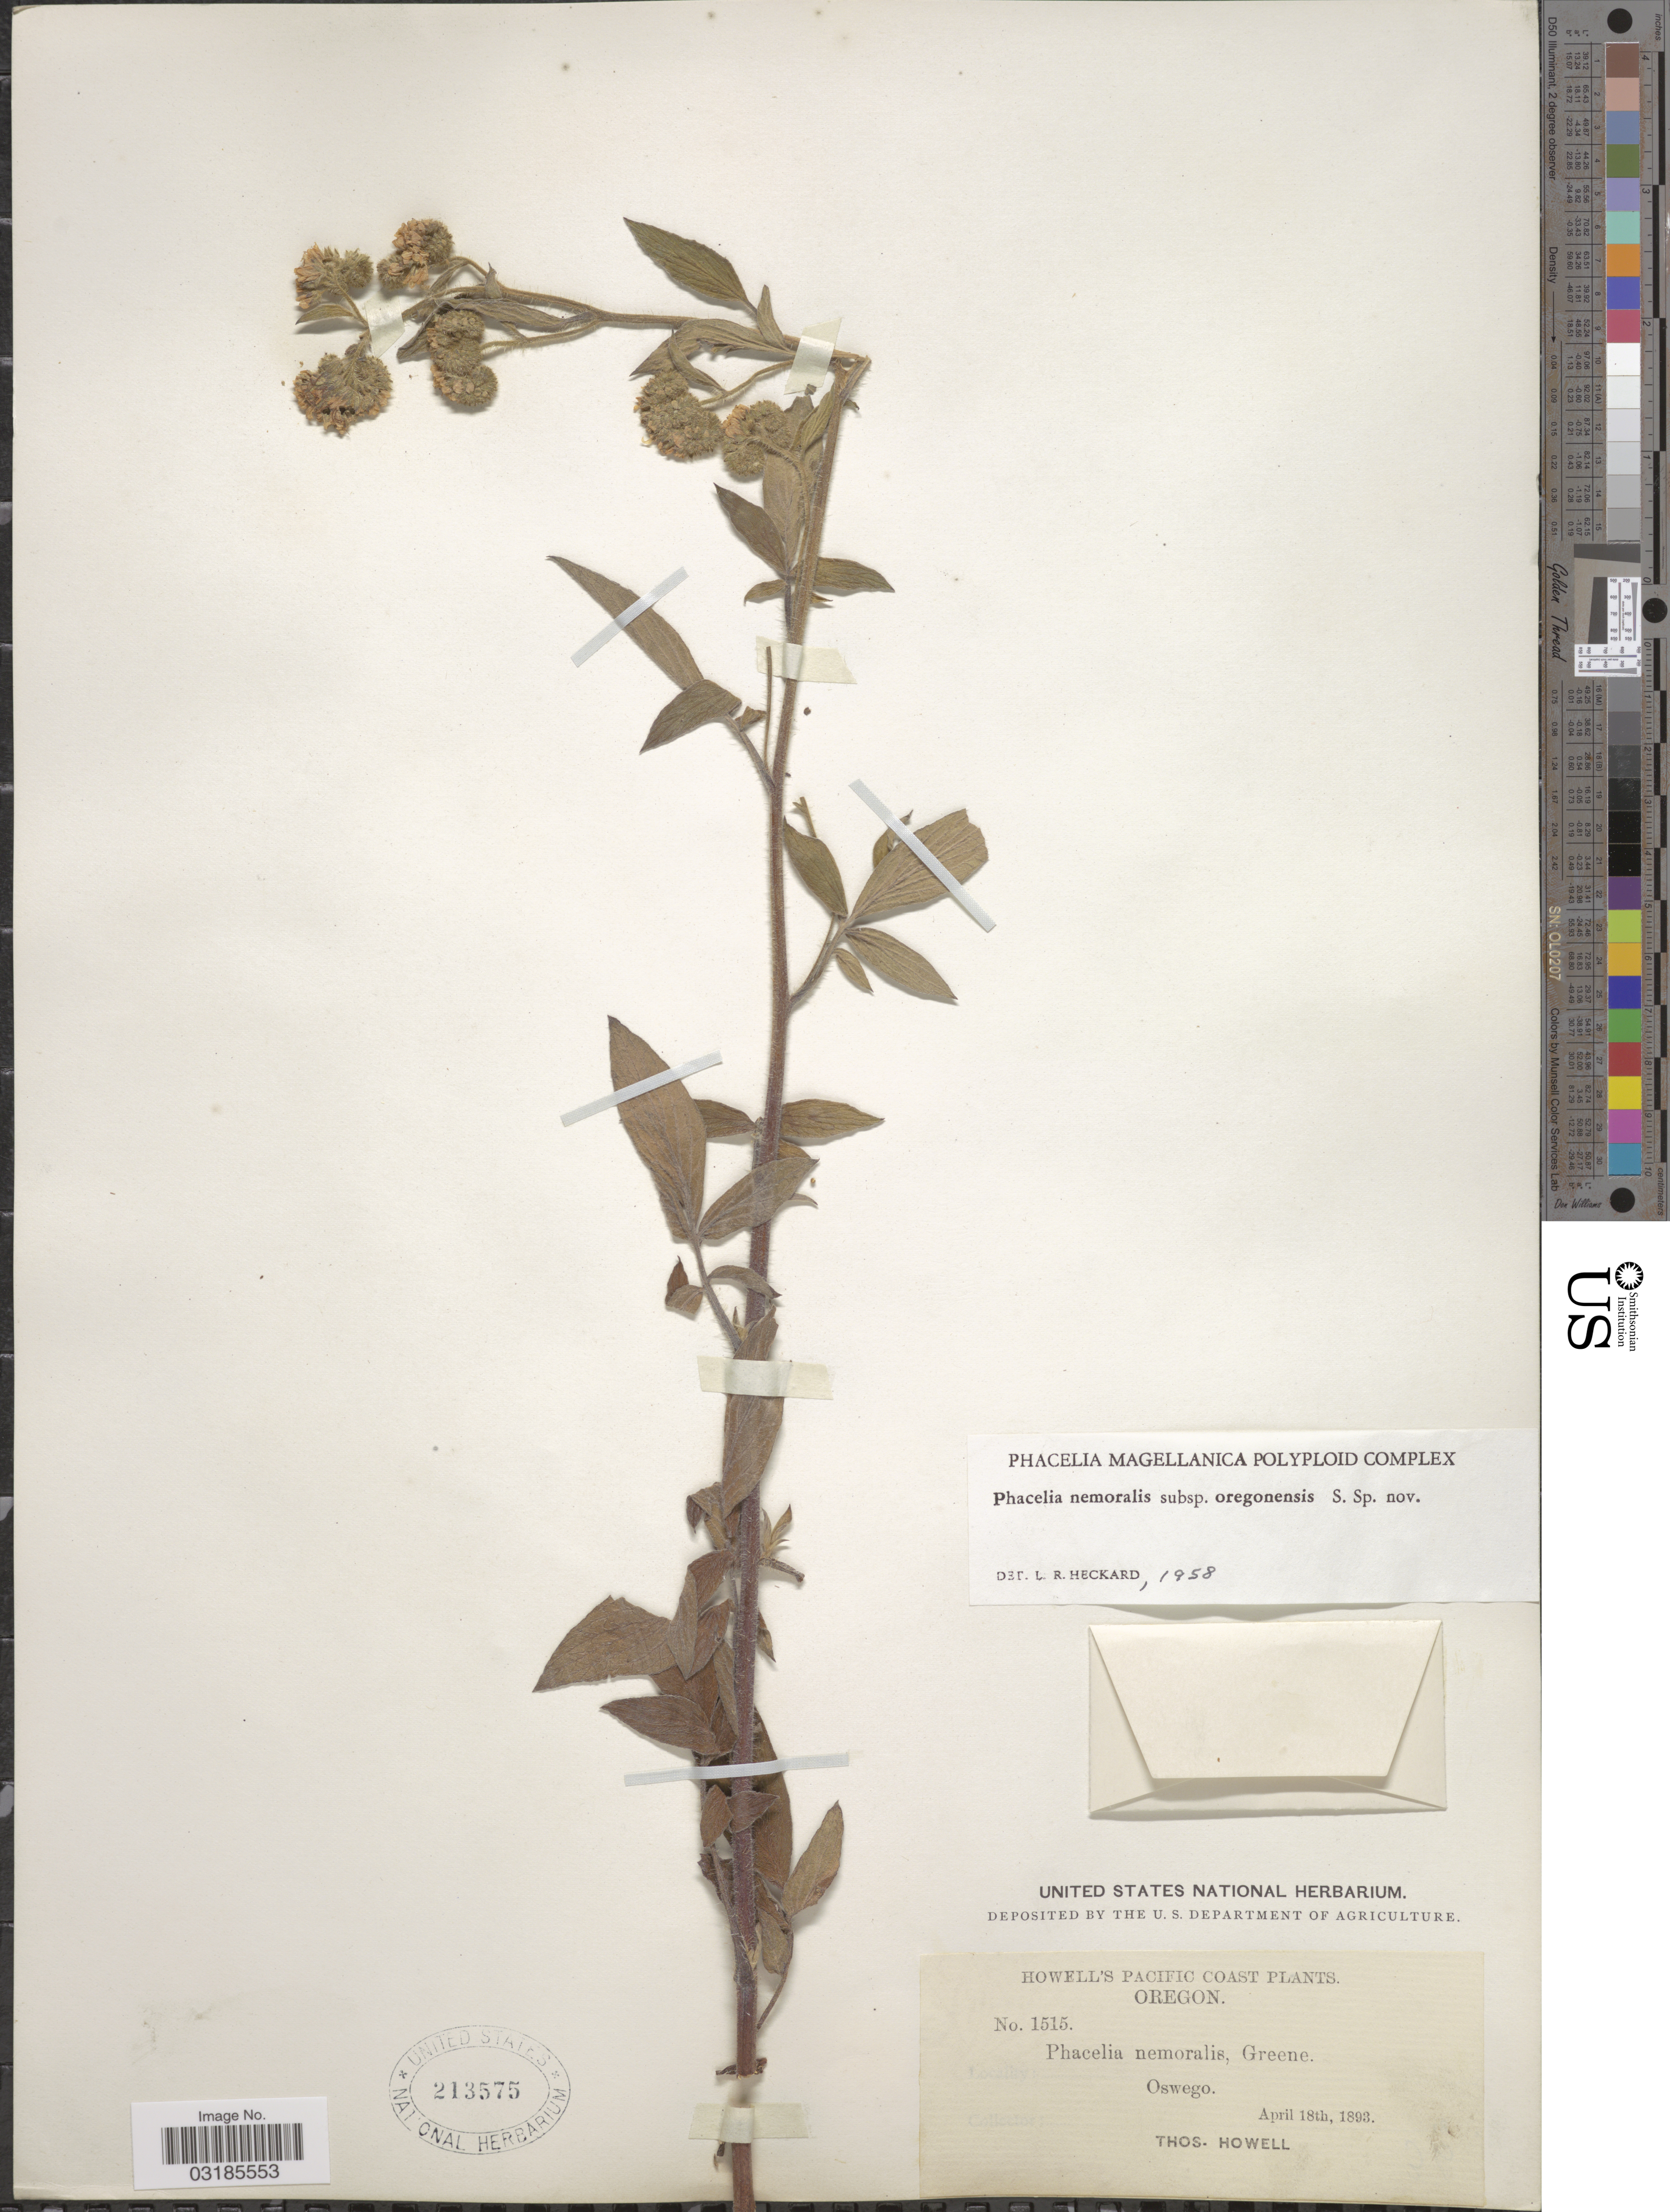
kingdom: Plantae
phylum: Tracheophyta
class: Magnoliopsida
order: Boraginales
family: Hydrophyllaceae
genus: Phacelia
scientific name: Phacelia nemoralis subsp. oregonensis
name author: Heckard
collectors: T. Howell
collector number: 1515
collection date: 1893-04-18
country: United States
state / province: Oregon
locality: Pacific Coast, Oswego.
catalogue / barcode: US 213575